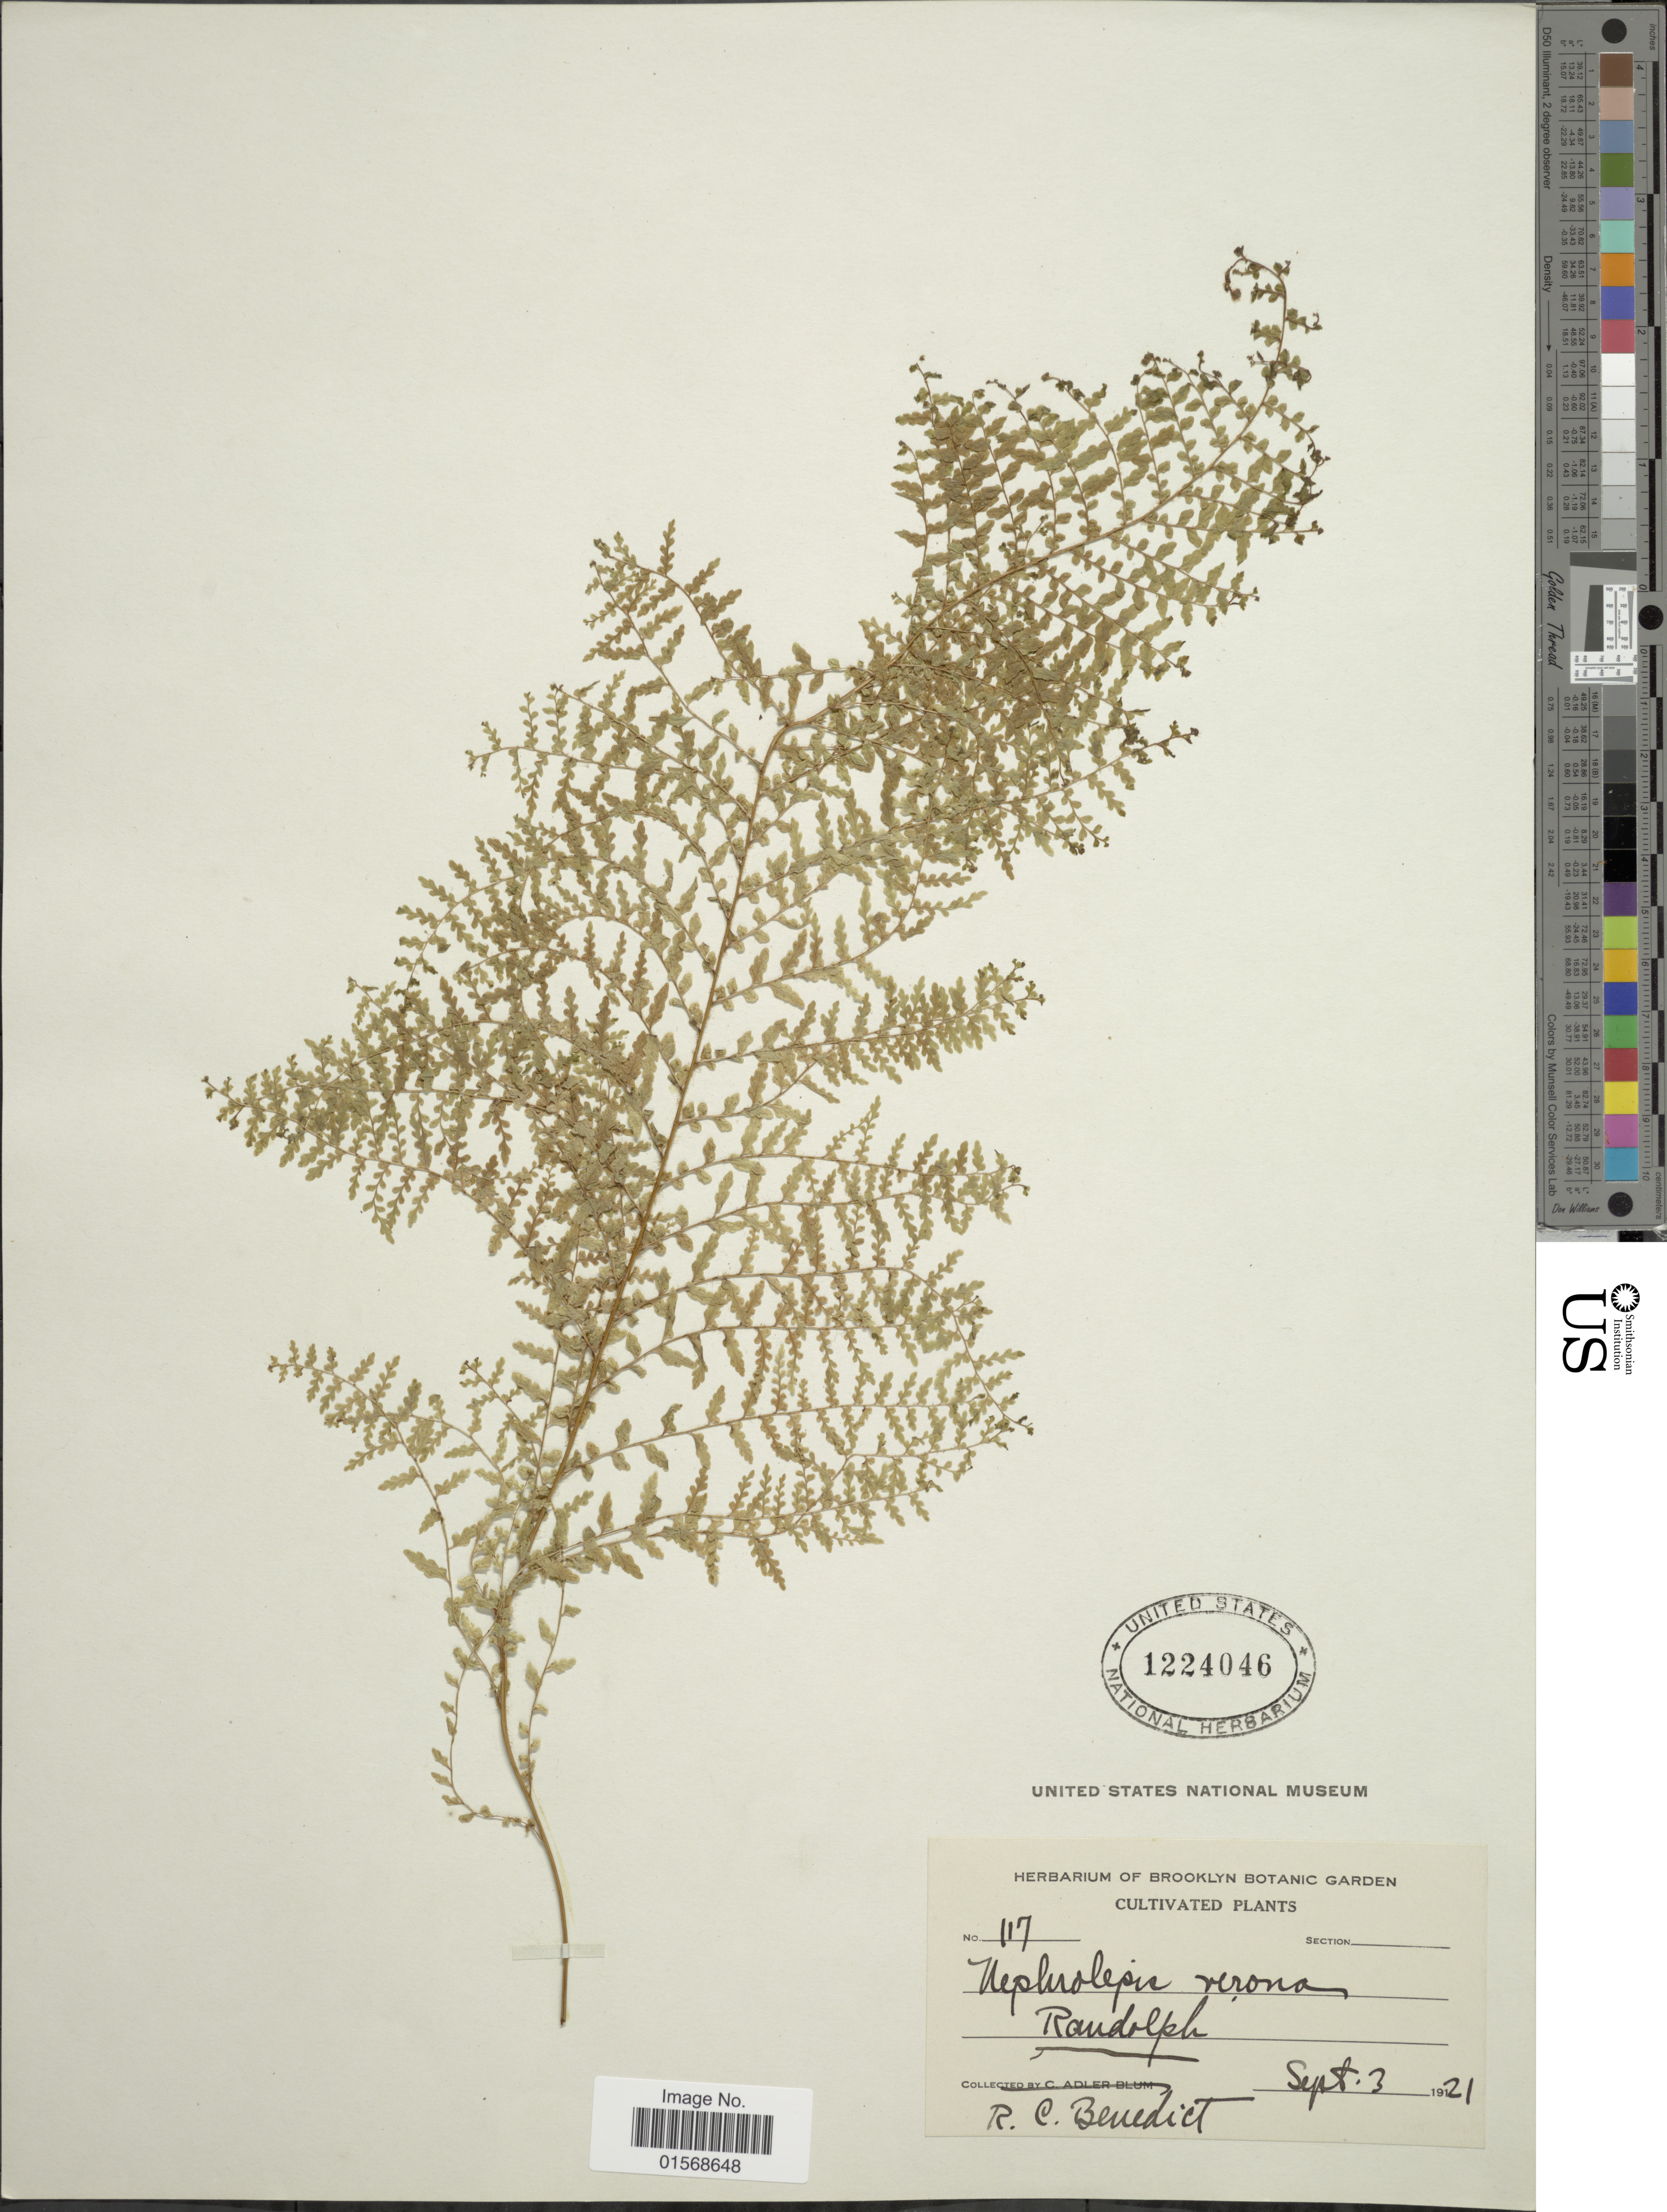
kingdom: Plantae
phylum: Tracheophyta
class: Polypodiopsida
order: Polypodiales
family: Nephrolepidaceae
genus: Nephrolepis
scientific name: Nephrolepis 'Verona'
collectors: R. C. Benedict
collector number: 117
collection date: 1921-09-03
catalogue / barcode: US 1224046